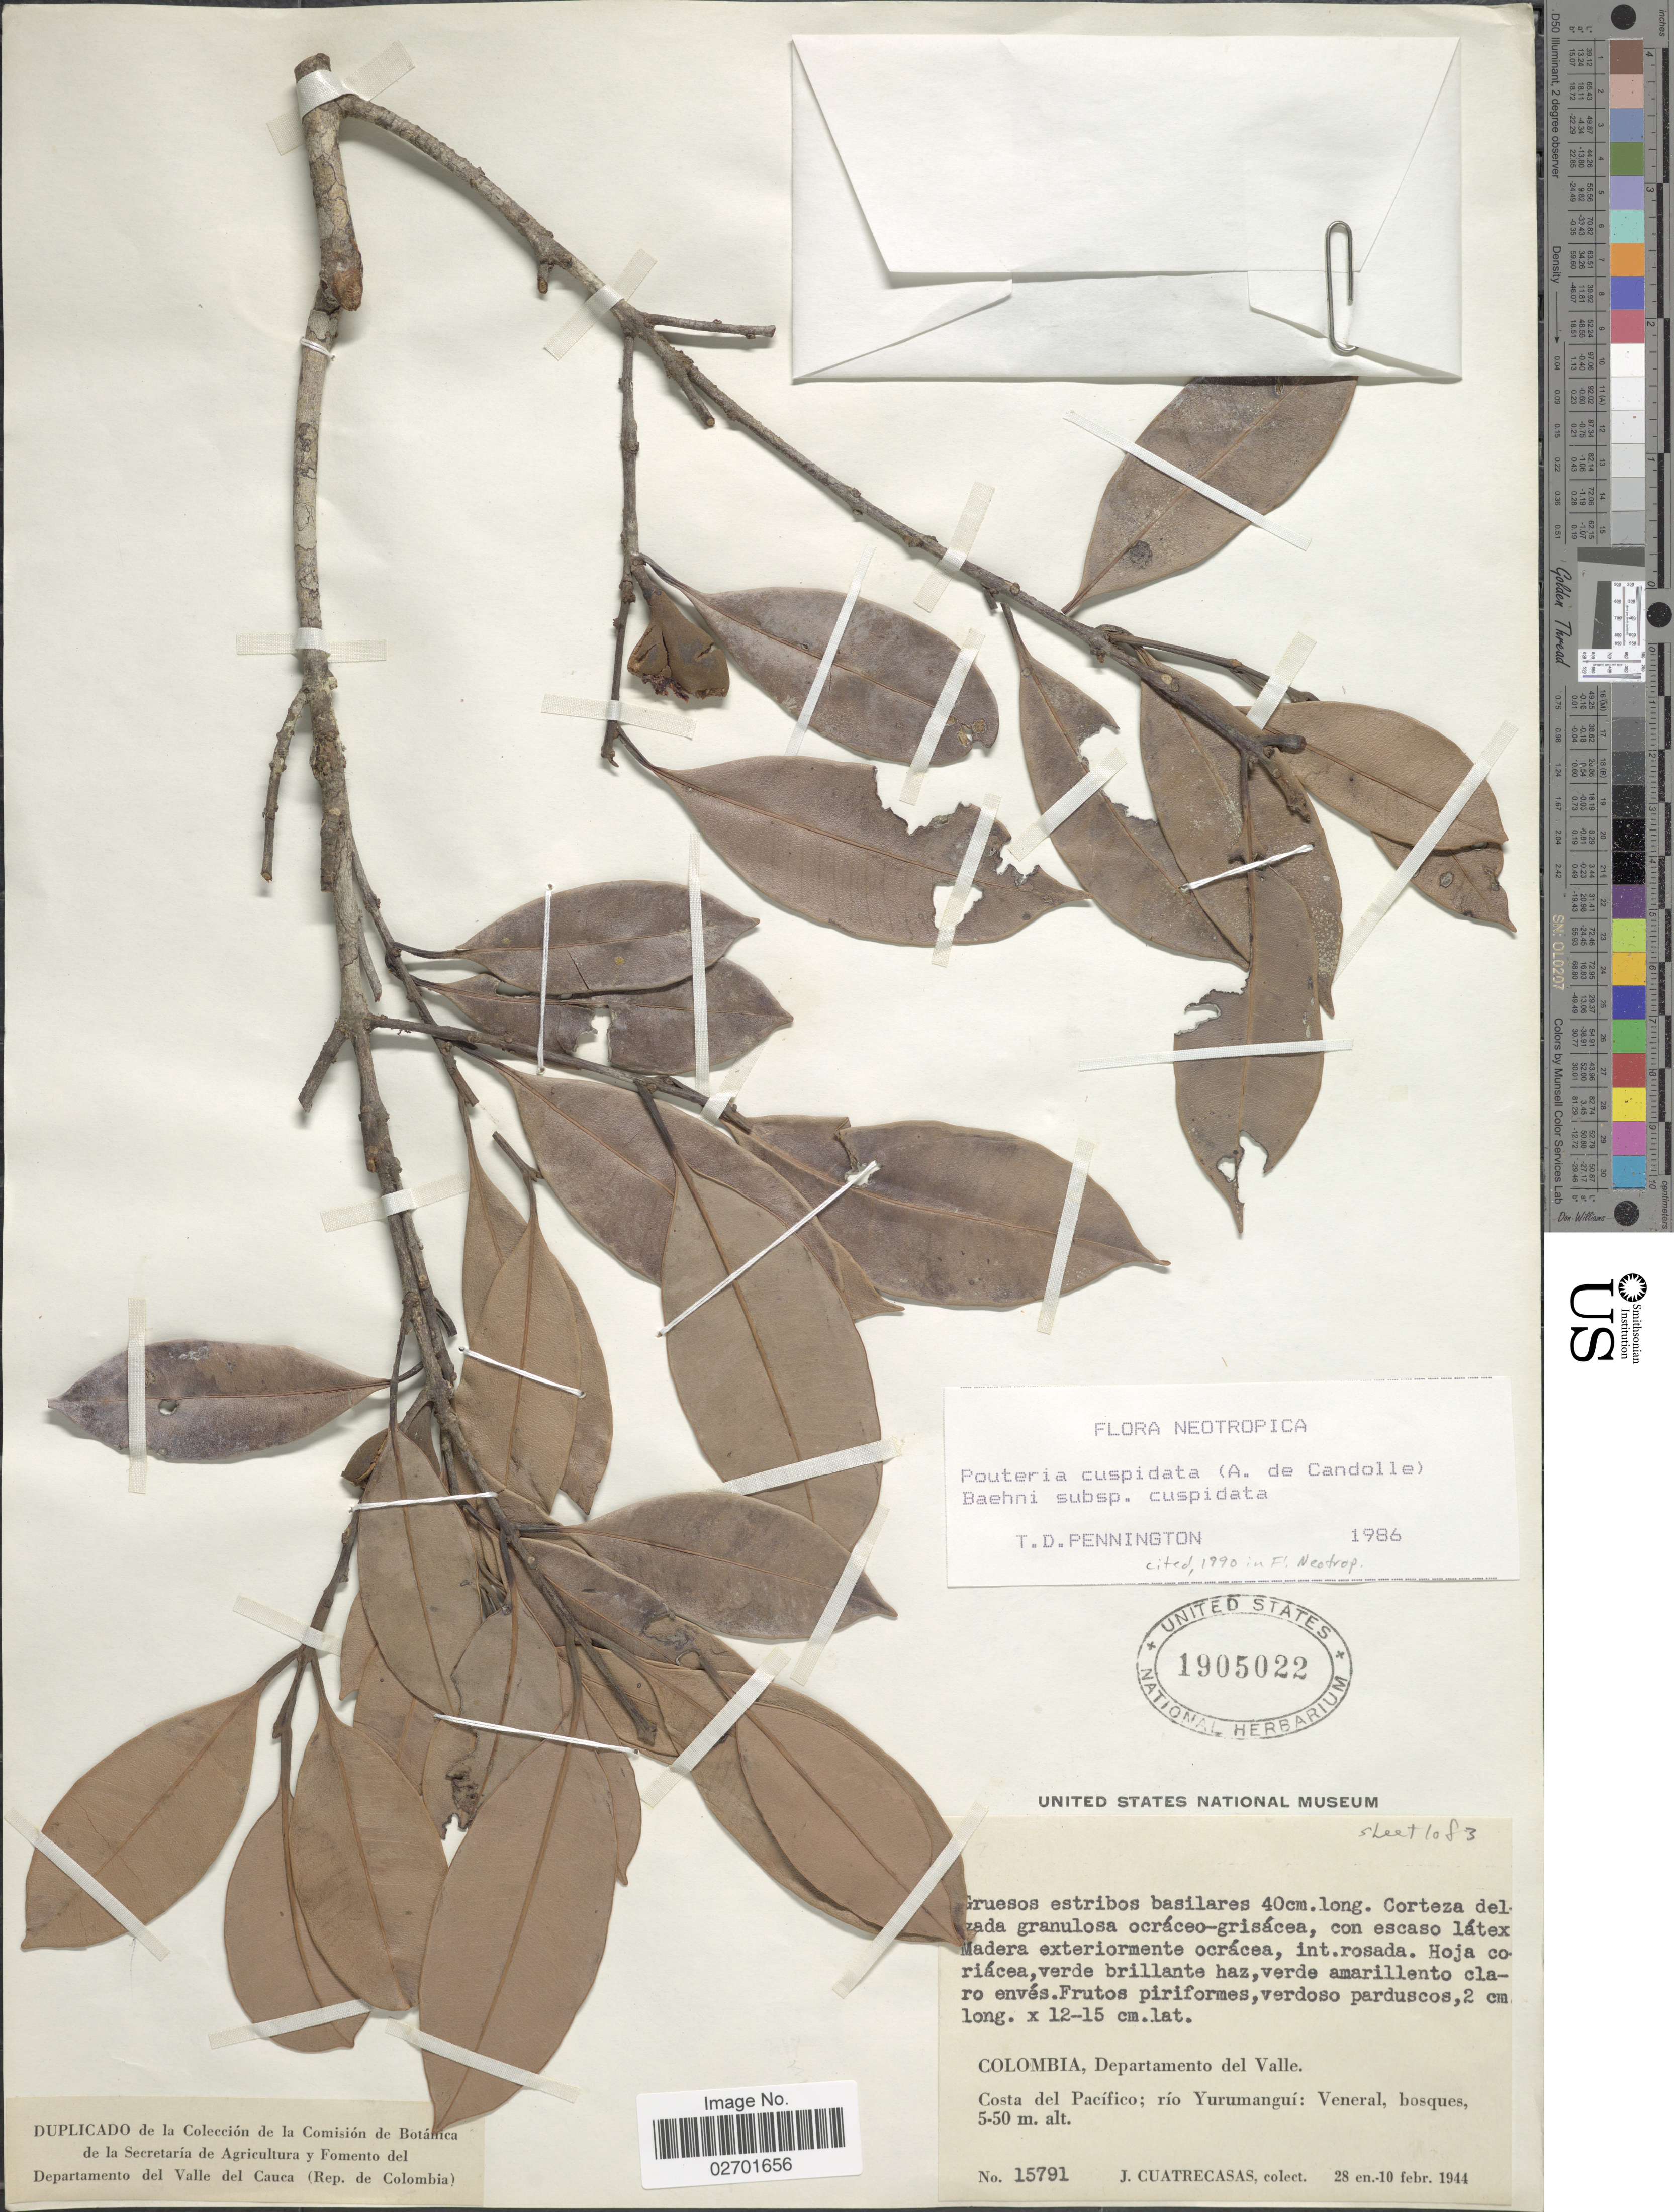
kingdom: Plantae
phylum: Tracheophyta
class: Magnoliopsida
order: Ericales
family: Sapotaceae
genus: Pouteria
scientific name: Pouteria cuspidata subsp. cuspidata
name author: (A. DC.) Baehni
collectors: J. Cuatrecasas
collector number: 15791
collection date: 1944-01-28/1944-02-10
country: Colombia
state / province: Valle del Cauca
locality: Colombia, Departamento del Valle, Costa del Pacifico; rio Yurumangui: Veneral, bosques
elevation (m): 5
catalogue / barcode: US 1905022